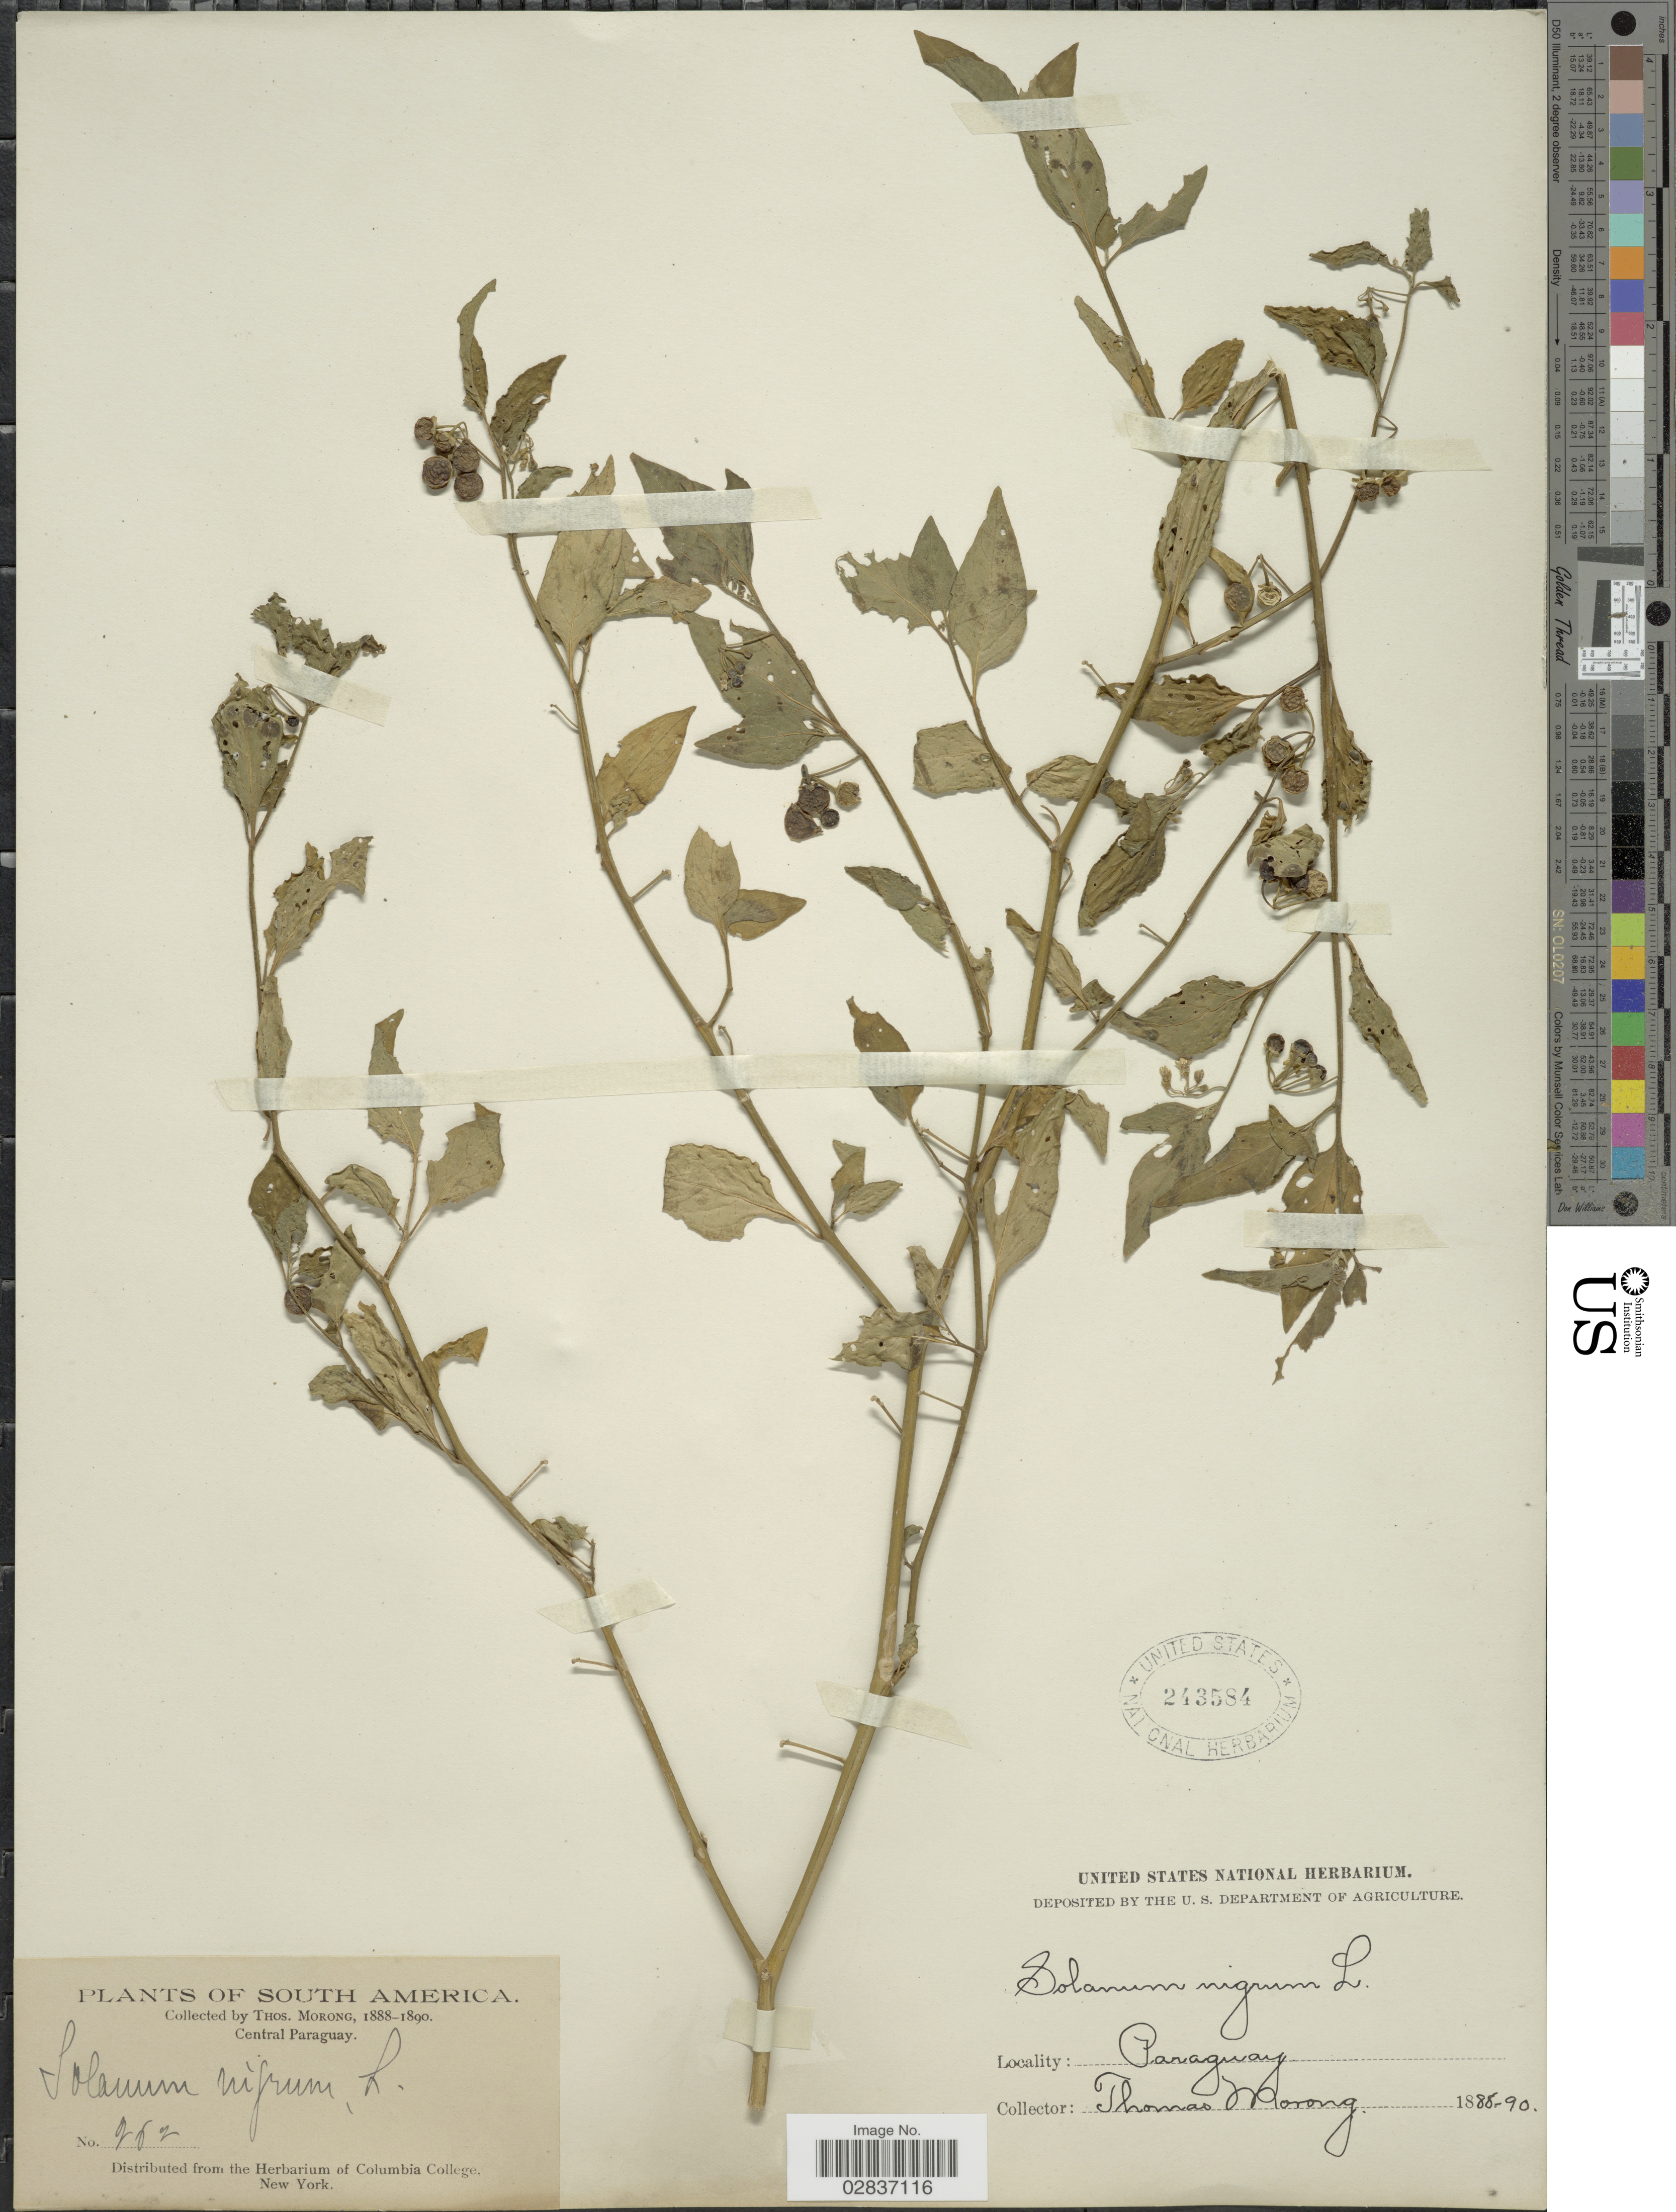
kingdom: Plantae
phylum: Tracheophyta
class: Magnoliopsida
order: Solanales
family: Solanaceae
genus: Solanum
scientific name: Solanum nigrum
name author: L.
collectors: ex herb. T. Morong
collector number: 262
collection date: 1888/1890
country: Paraguay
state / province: Central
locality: Central Paraguay.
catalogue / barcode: US 243584